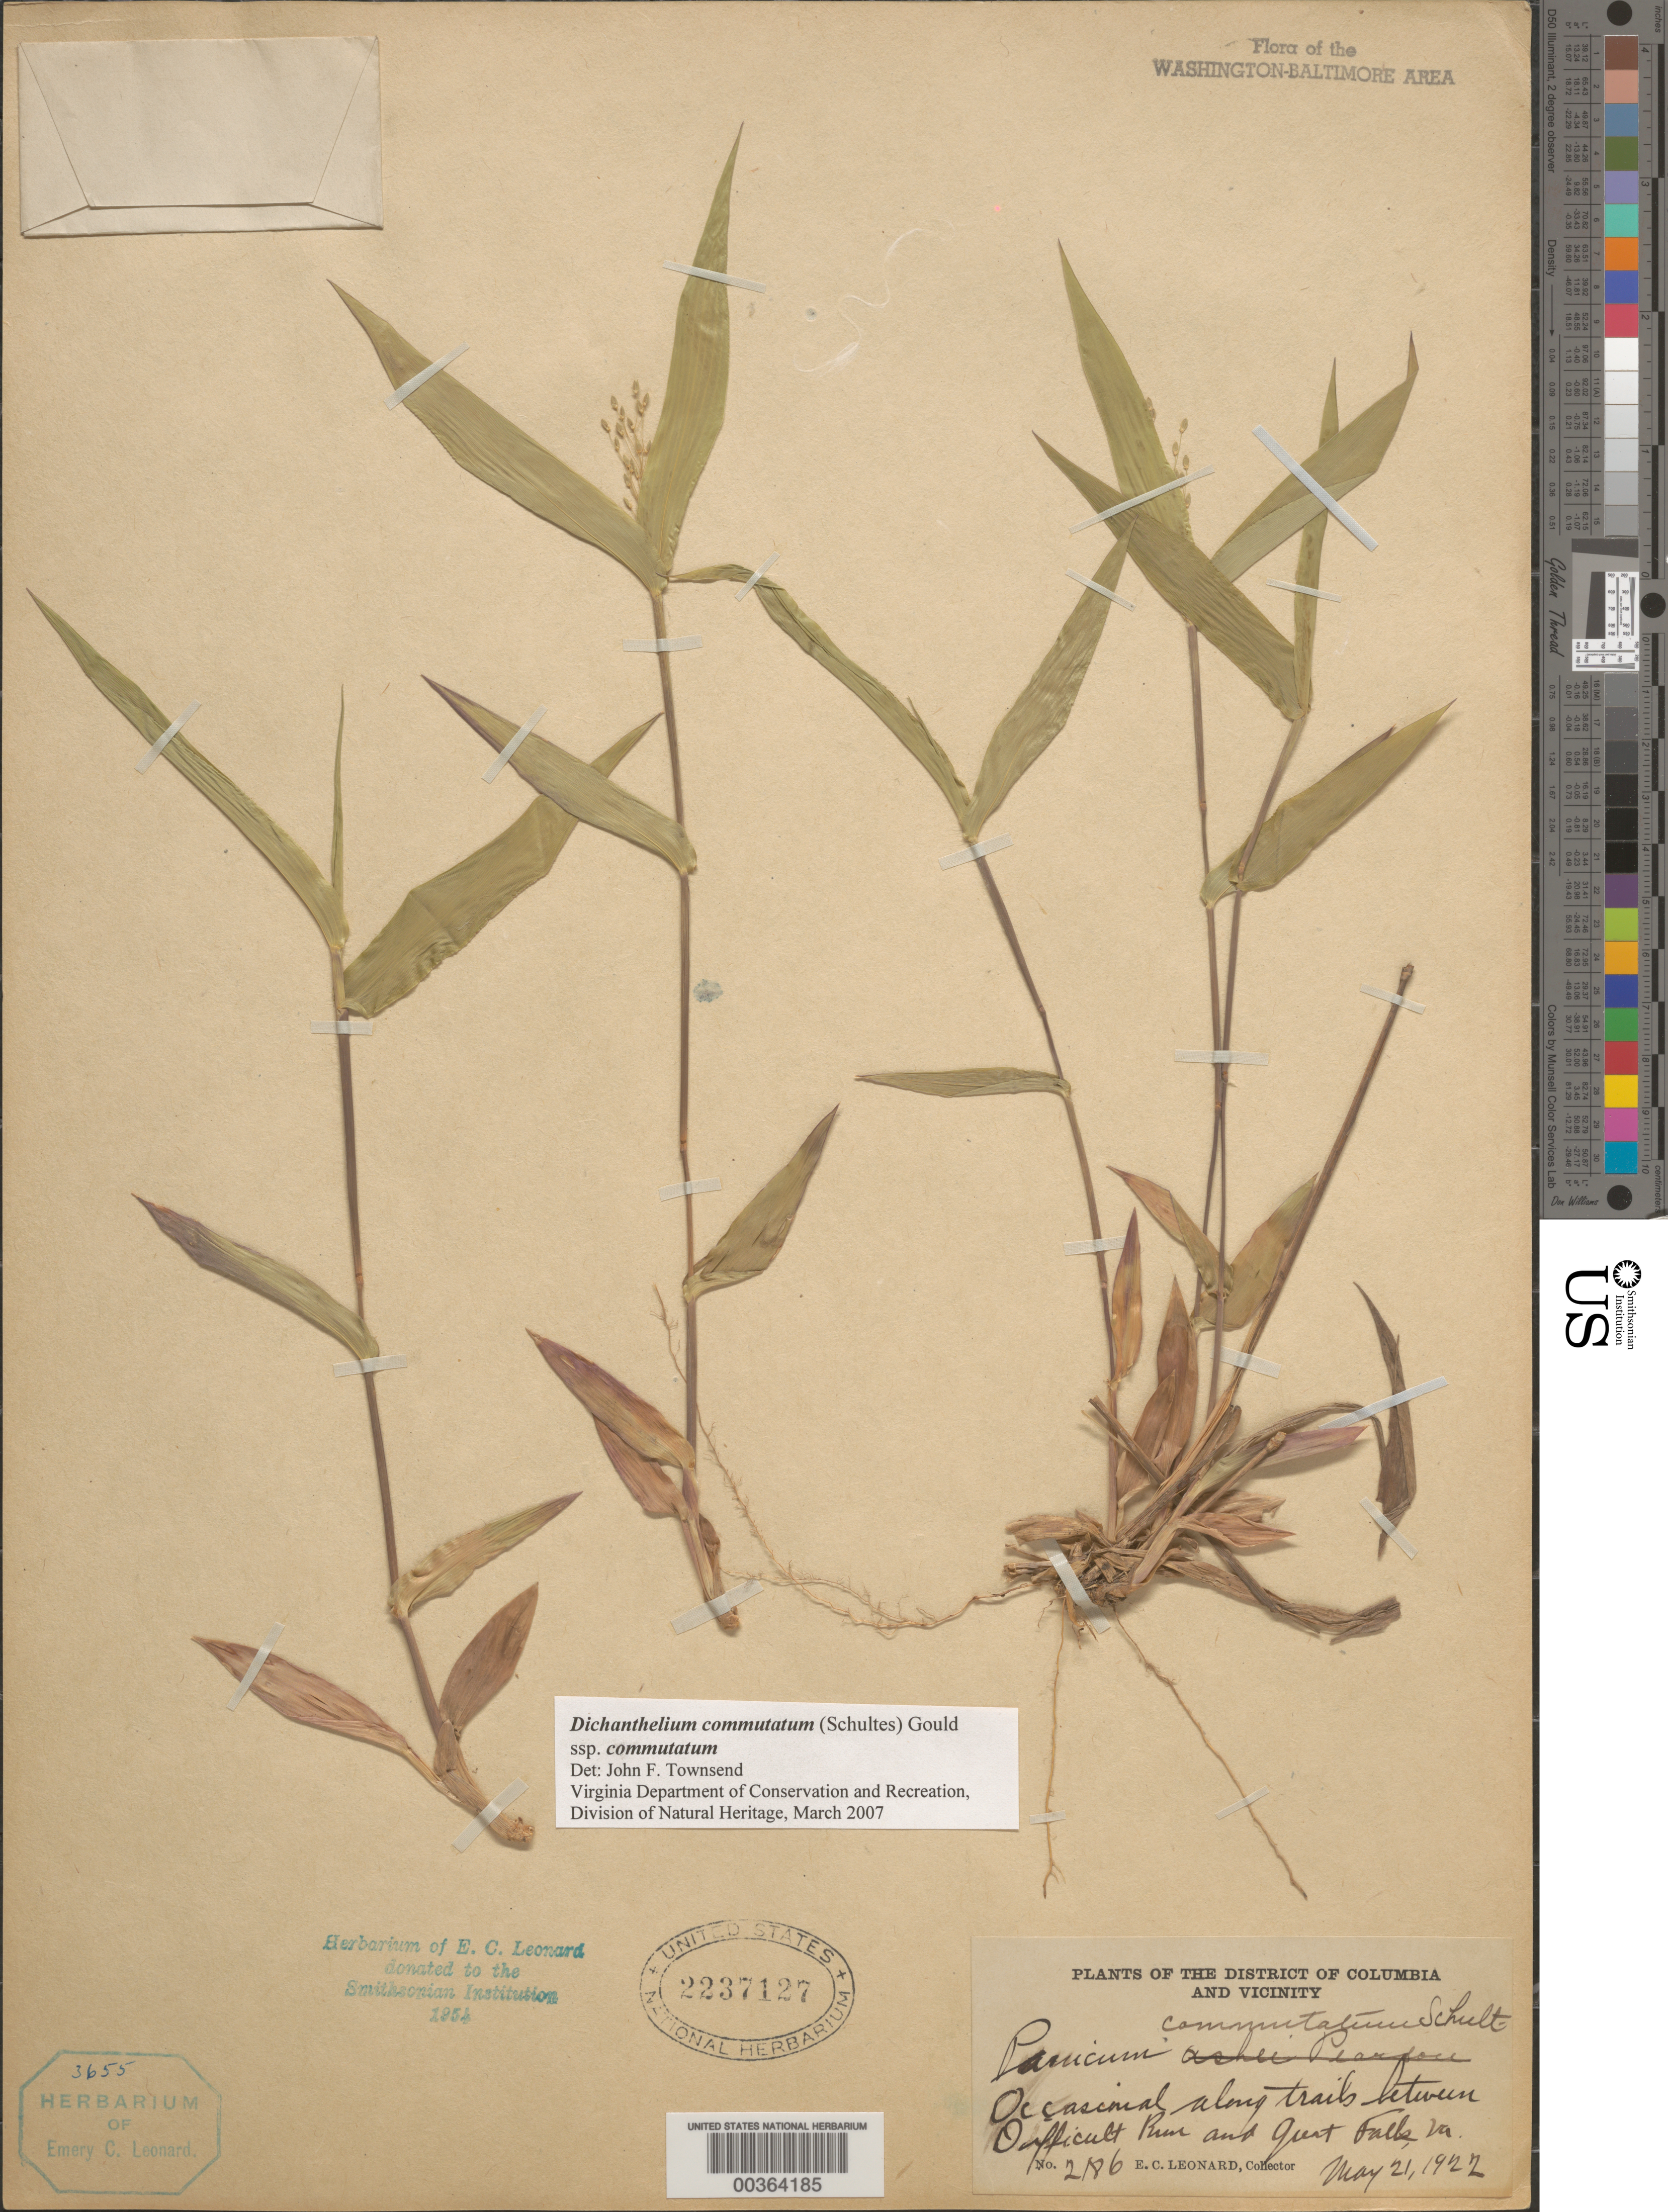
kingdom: Plantae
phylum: Tracheophyta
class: Liliopsida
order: Poales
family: Poaceae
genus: Dichanthelium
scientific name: Dichanthelium commutatum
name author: (Schult.) Gould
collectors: E. C. Leonard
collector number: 2186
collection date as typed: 03 May 1922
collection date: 1922-05-03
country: United States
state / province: Virginia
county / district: Fairfax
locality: Between Difficult Run and Great Falls C. and O. Canal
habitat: Along trail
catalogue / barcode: US 2237127